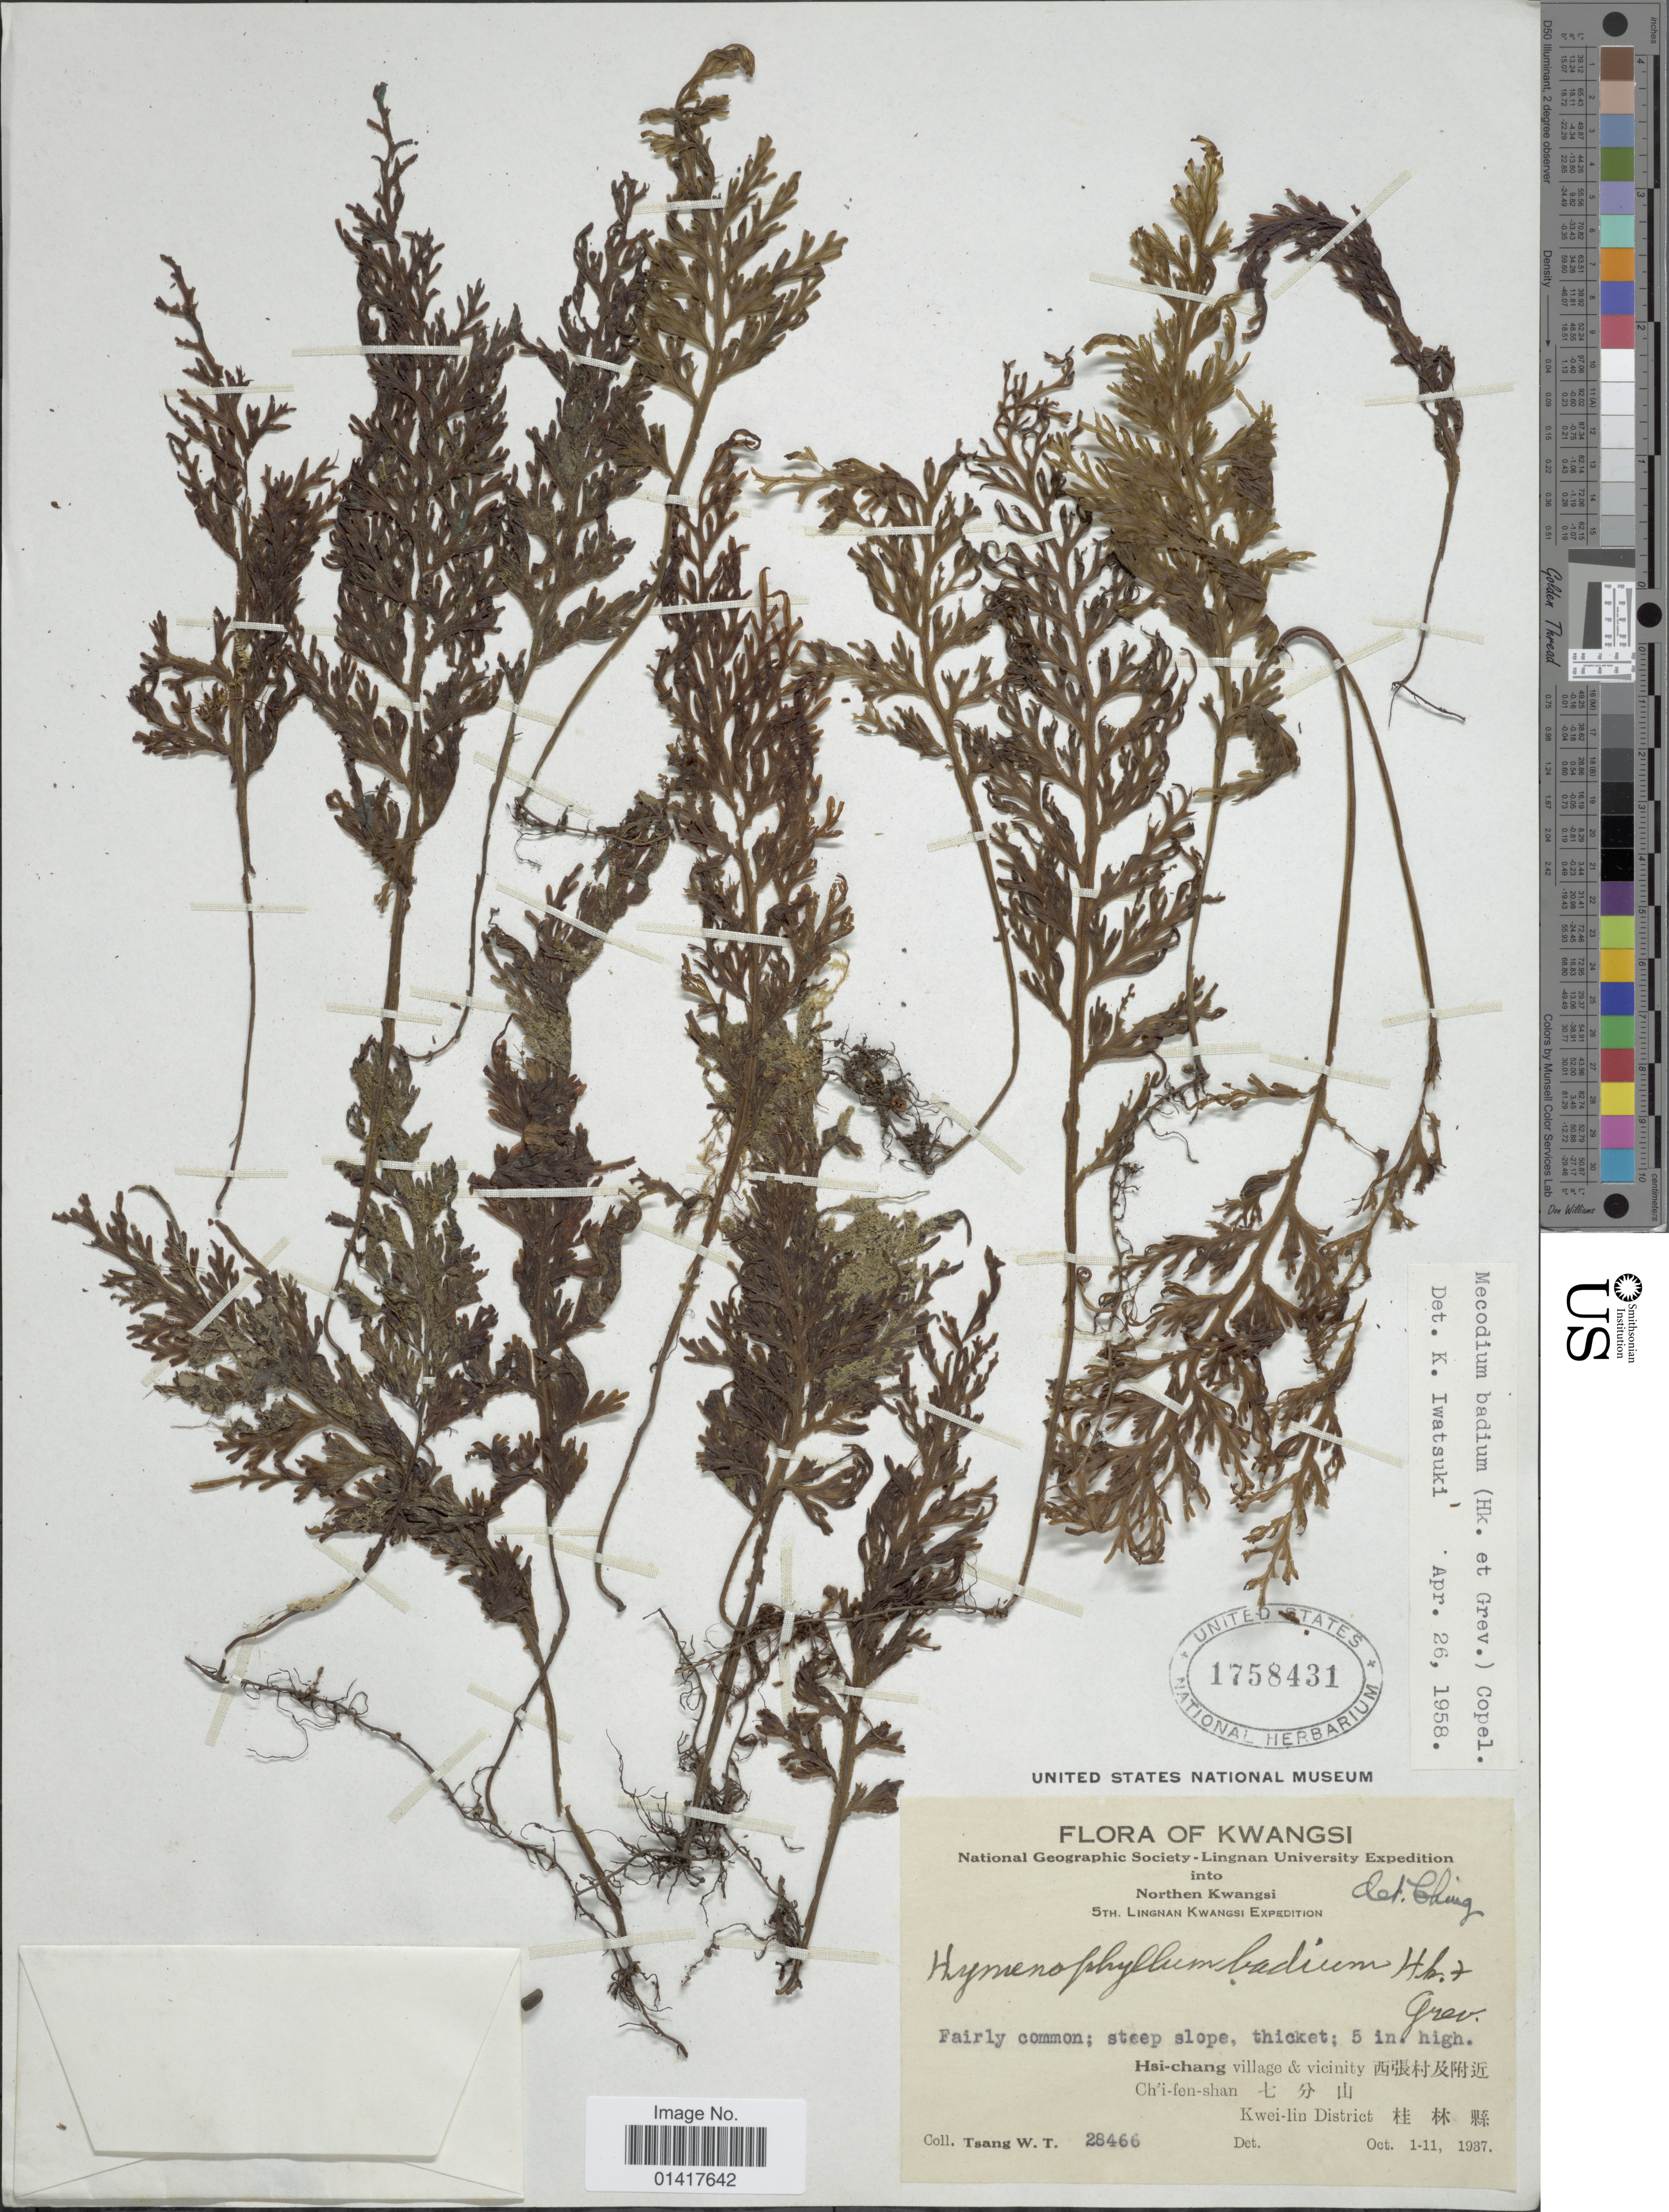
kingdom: Plantae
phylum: Tracheophyta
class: Polypodiopsida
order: Hymenophyllales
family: Hymenophyllaceae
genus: Hymenophyllum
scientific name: Hymenophyllum badium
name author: Hook. & Grev.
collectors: W. T. Tsang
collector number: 28466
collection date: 1937-10-01/1937-10-11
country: China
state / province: Guangxi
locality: Kwangsi. Northern Kwangsi. Hsi-chang village & vicinity. Ch'i-fen-shan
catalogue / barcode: US 1758431